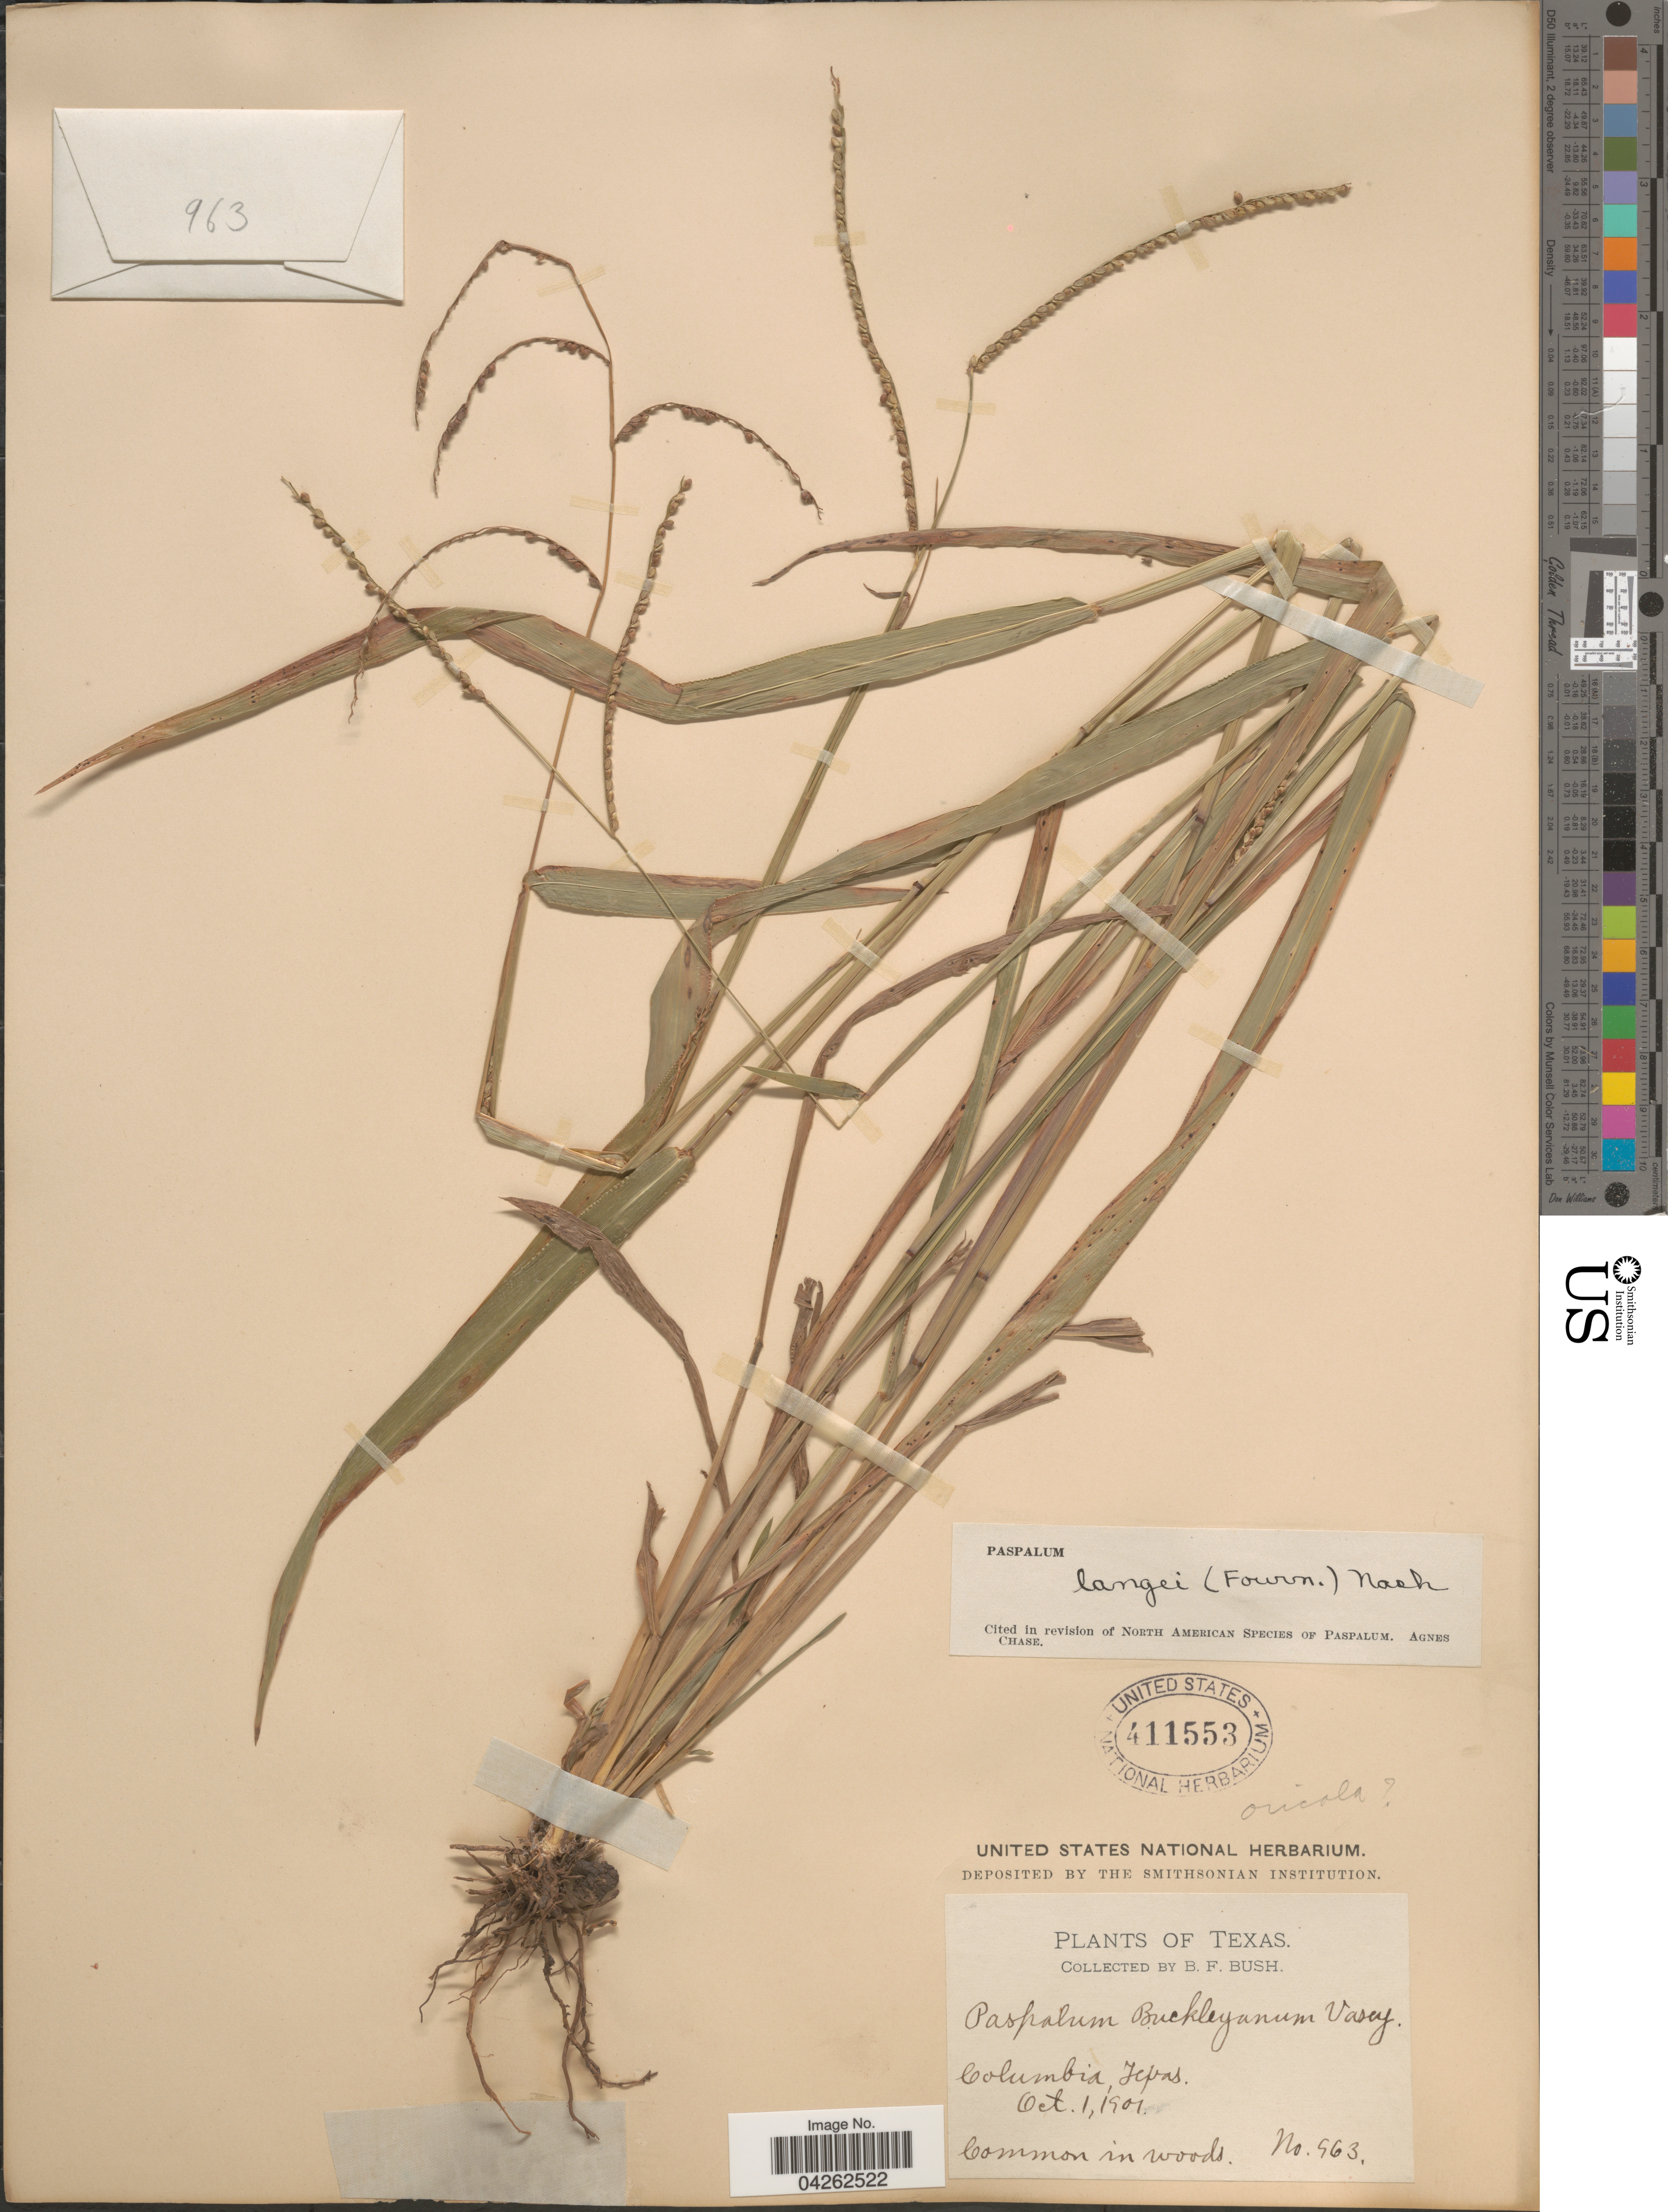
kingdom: Plantae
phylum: Tracheophyta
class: Liliopsida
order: Poales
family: Poaceae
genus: Paspalum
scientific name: Paspalum langei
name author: (E. Fourn.) Nash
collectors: B. F. Bush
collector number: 963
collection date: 1901-10-01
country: United States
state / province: Texas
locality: Colombia.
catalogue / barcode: US 411553